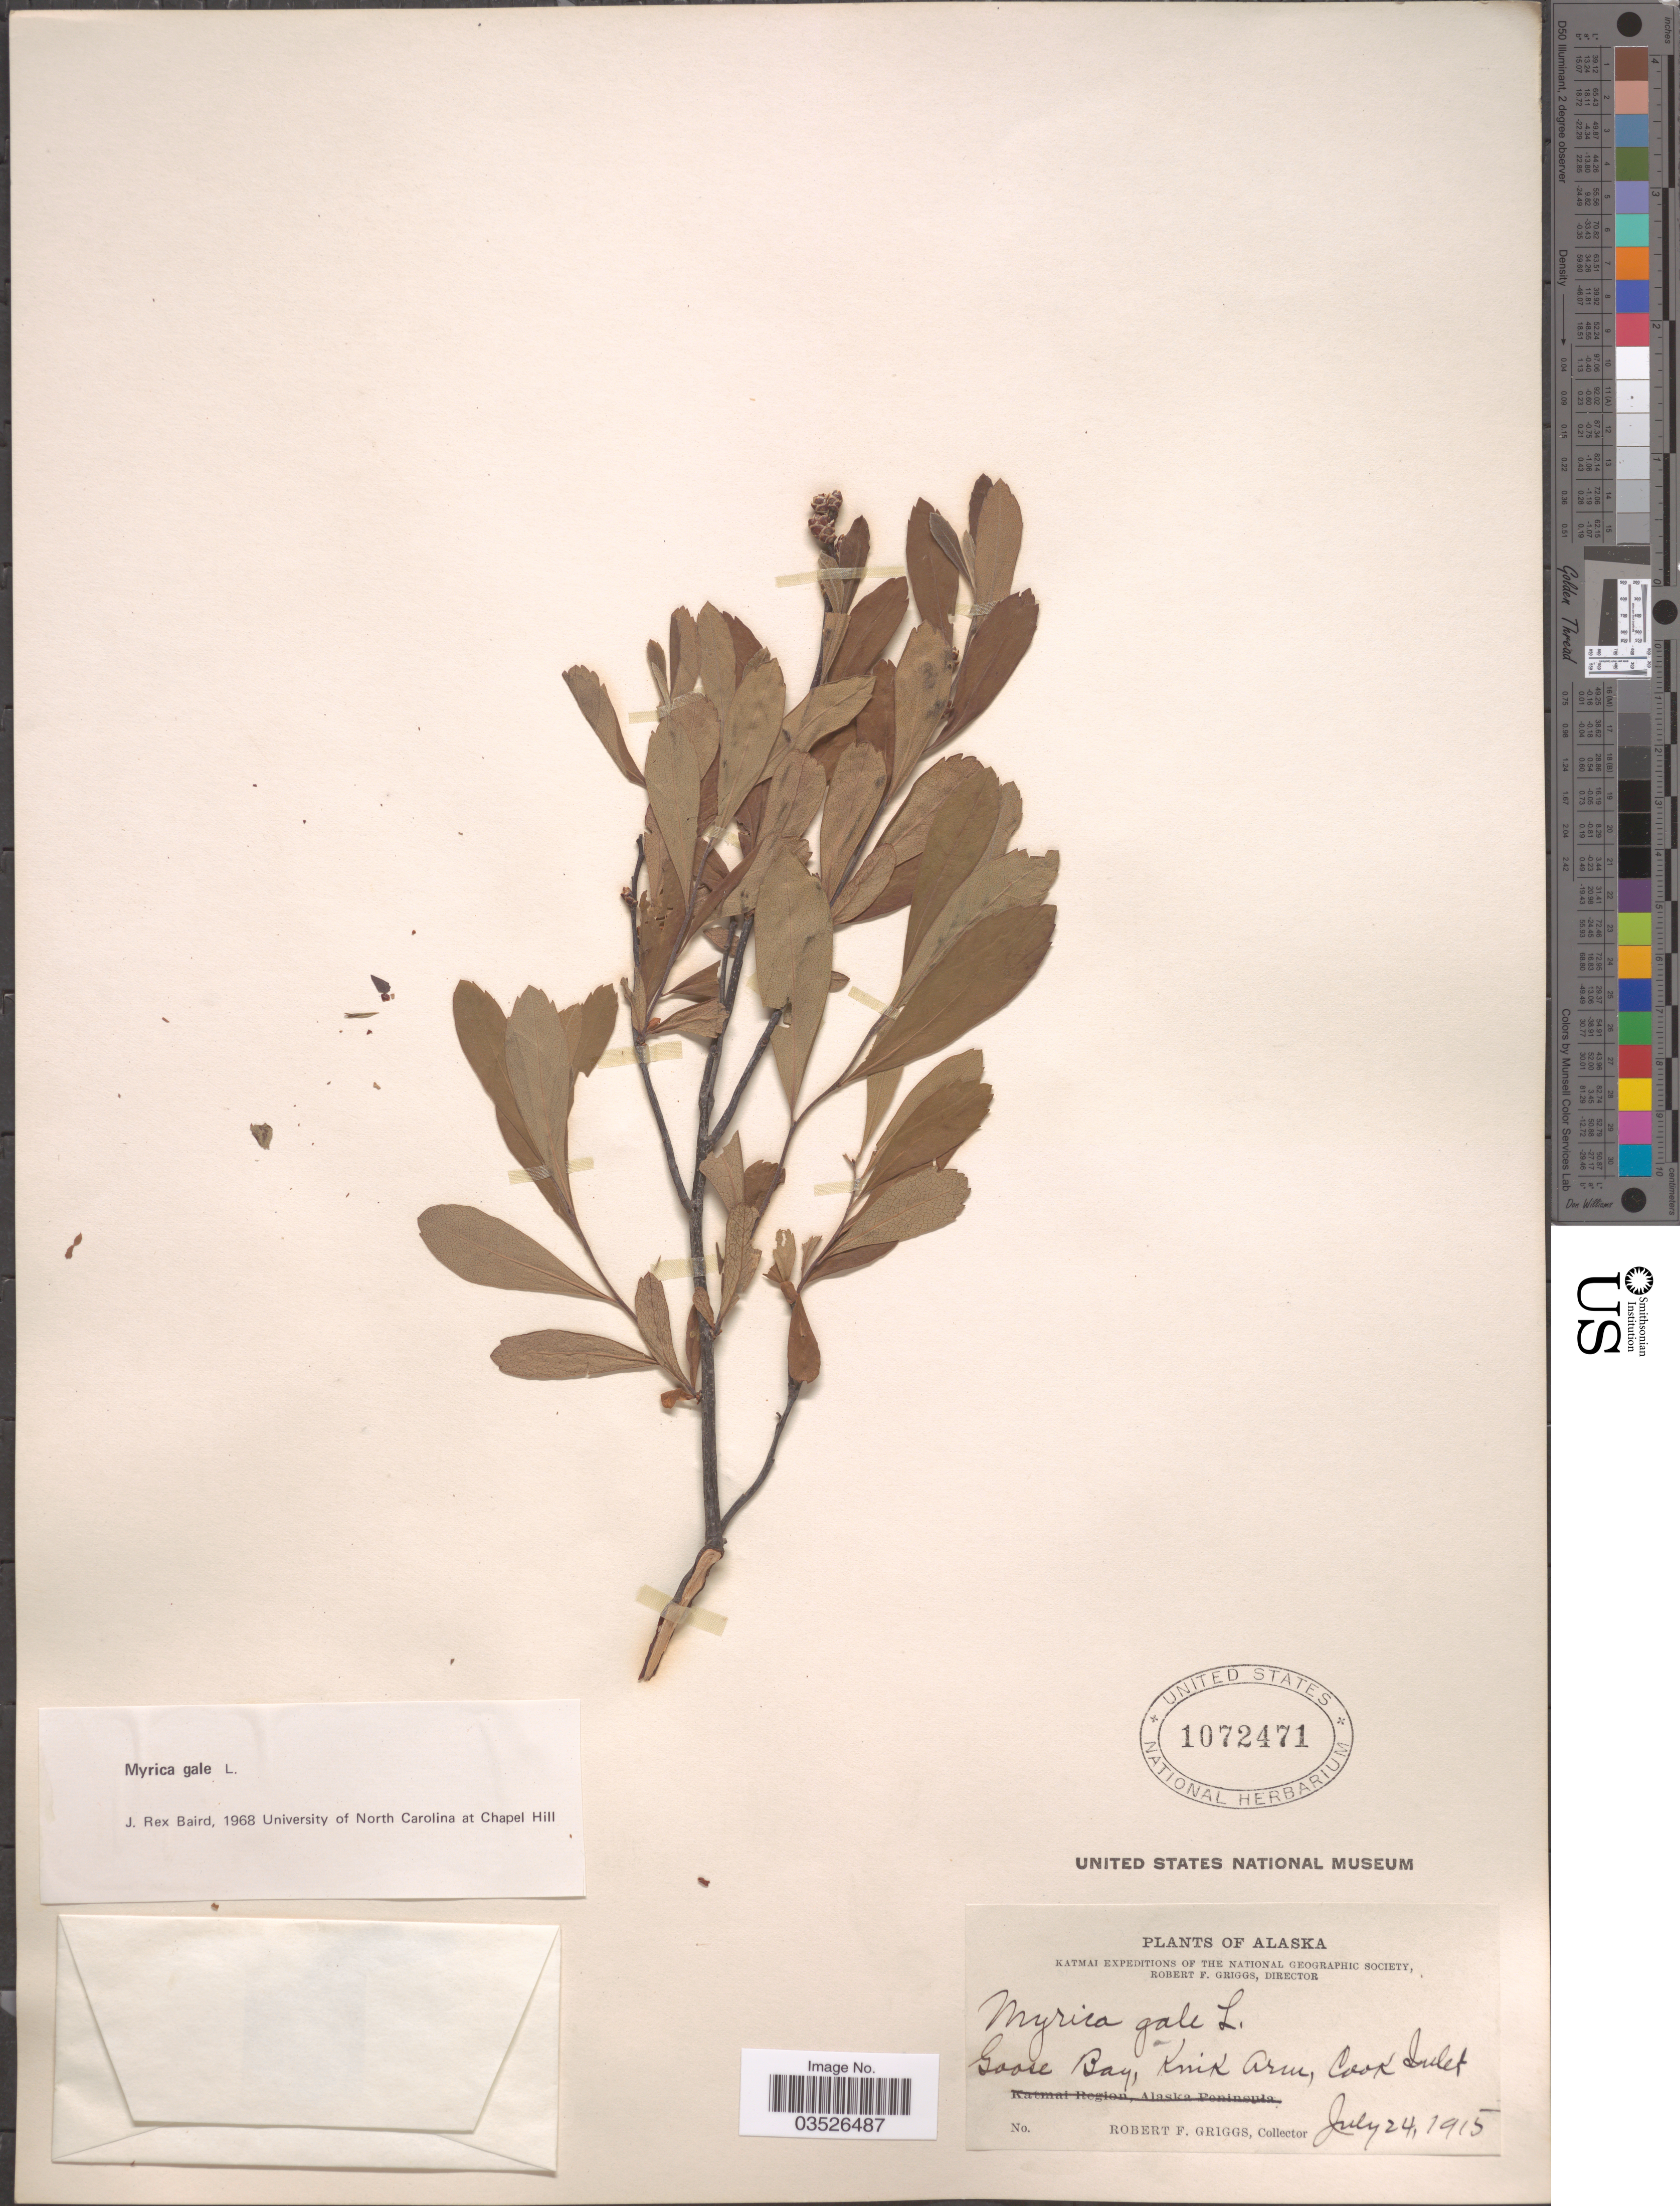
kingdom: Plantae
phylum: Tracheophyta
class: Magnoliopsida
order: Fagales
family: Myricaceae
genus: Myrica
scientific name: Myrica gale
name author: L.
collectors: R. F. Griggs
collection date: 1915-07-24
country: United States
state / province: Alaska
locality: Goose Bay, Knik Arm, Cook Inlet.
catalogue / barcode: US 1072471